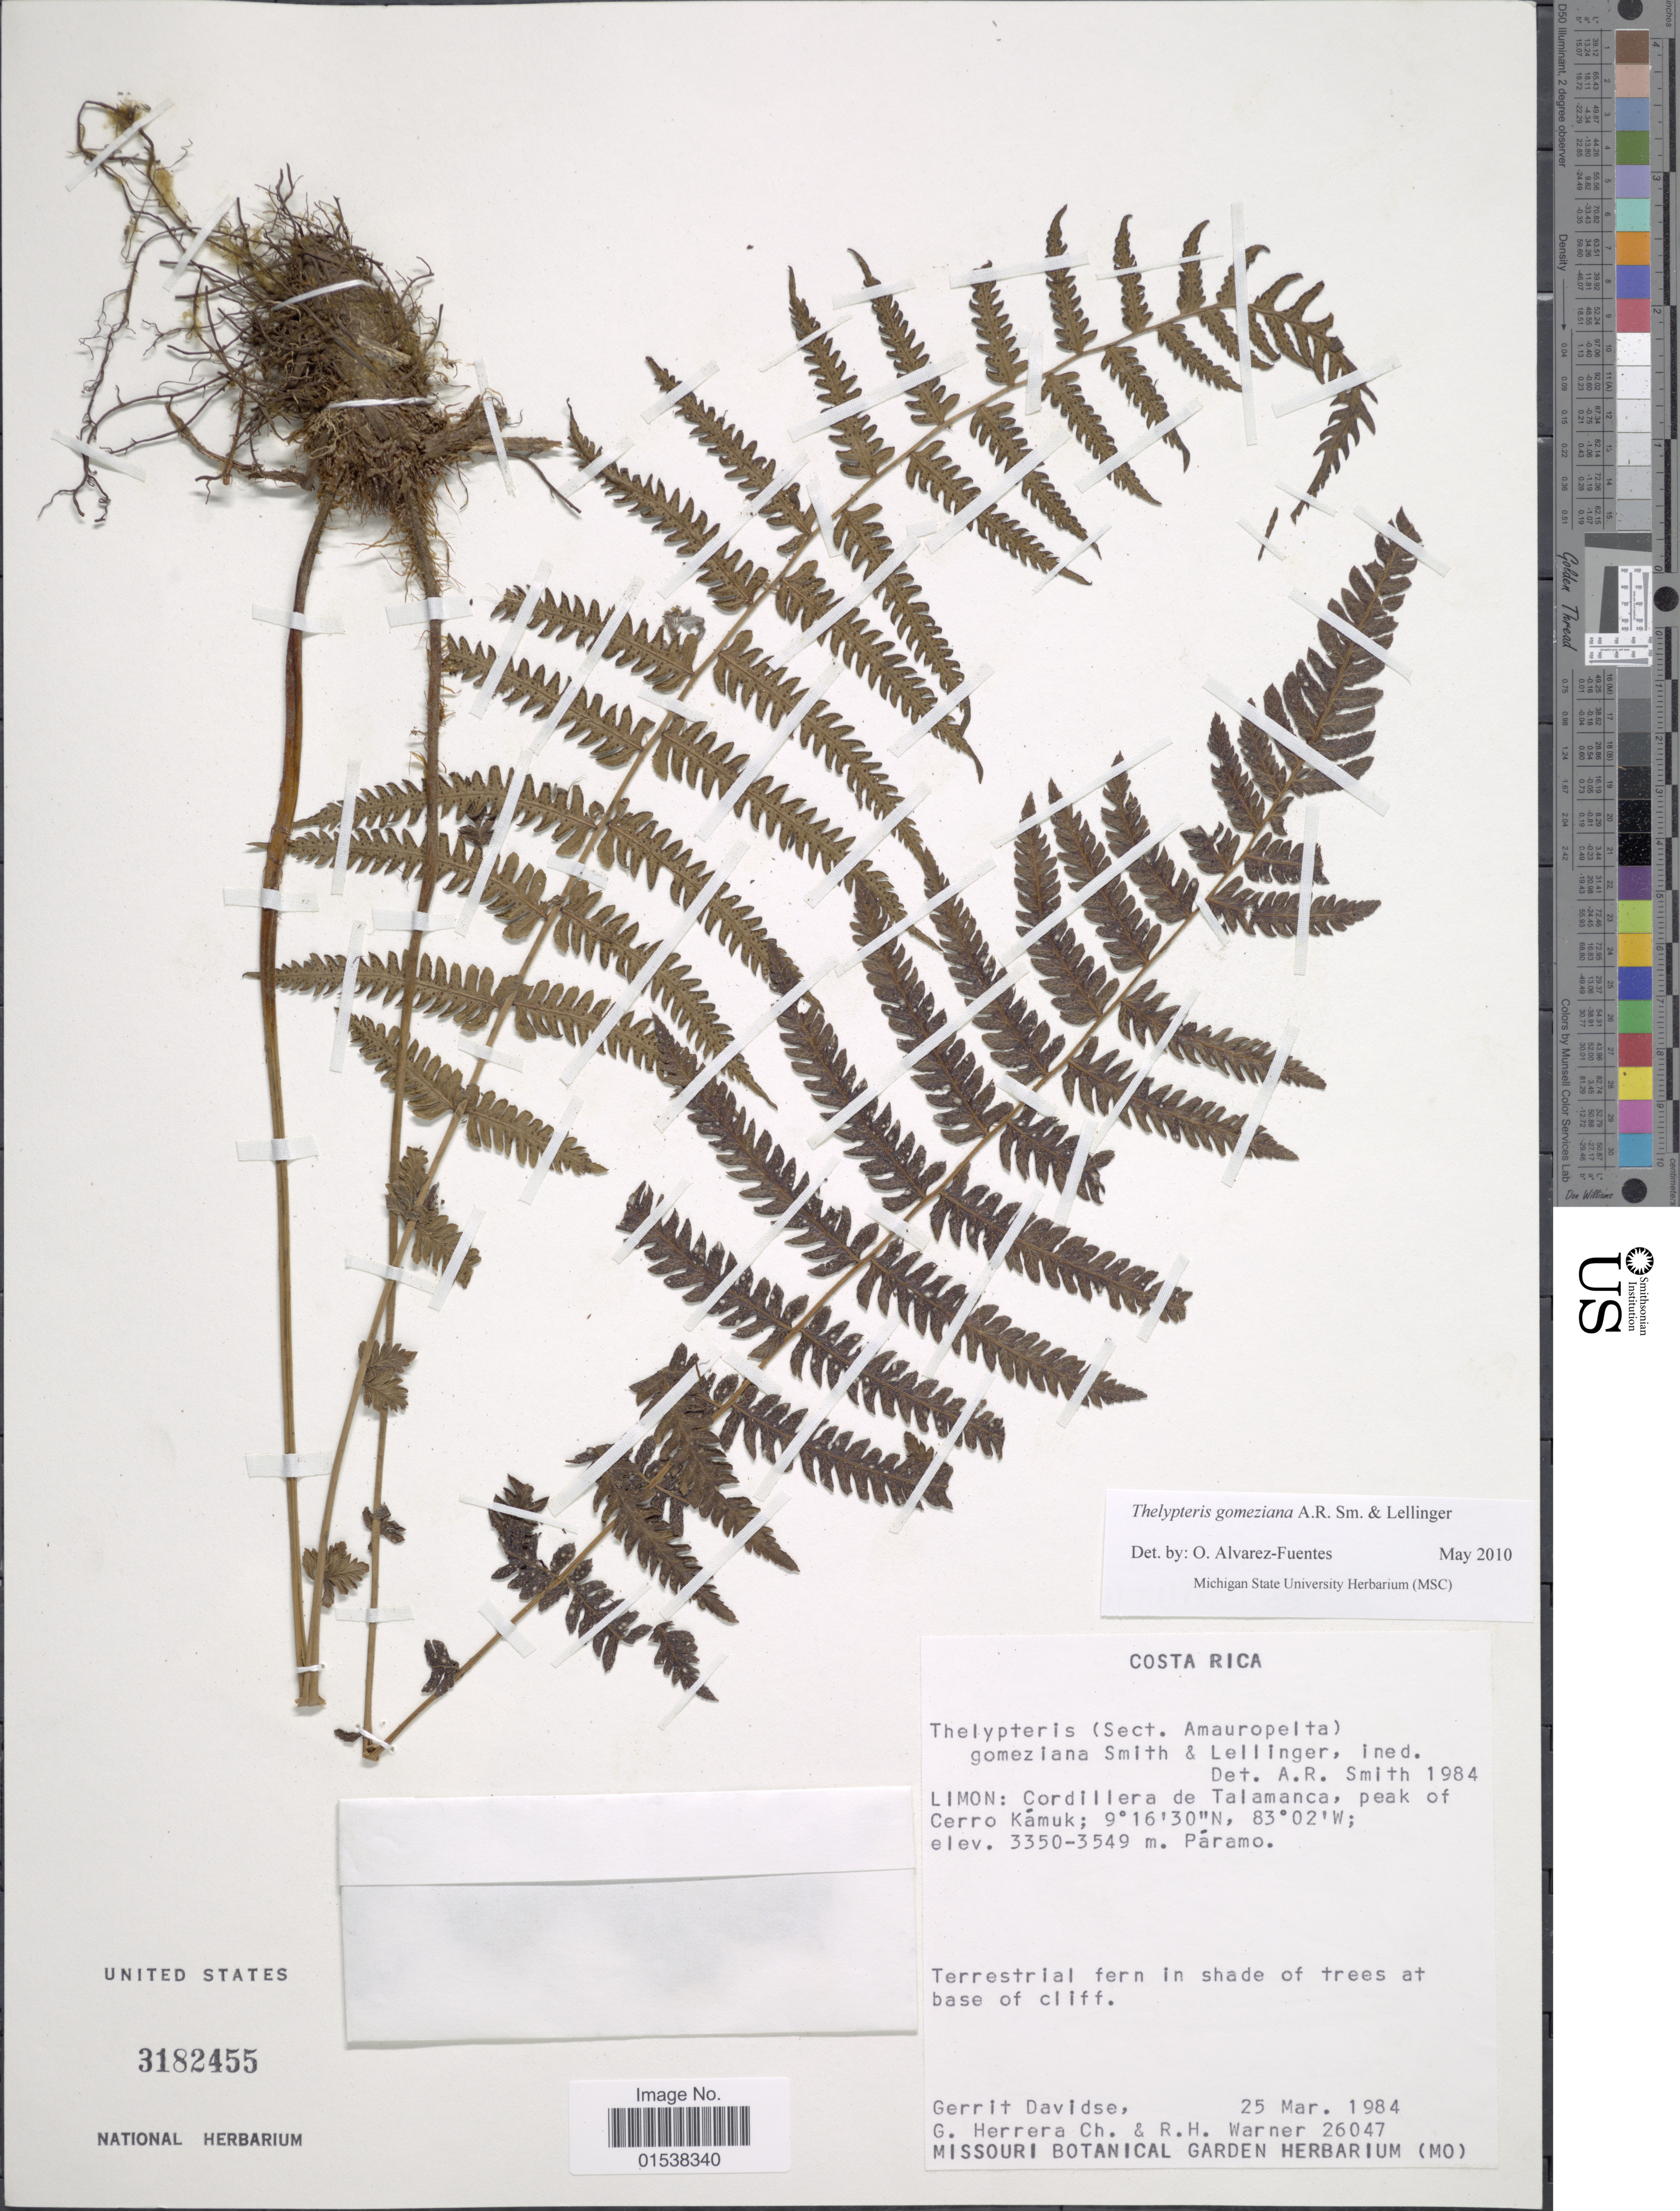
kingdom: Plantae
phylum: Tracheophyta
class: Polypodiopsida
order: Polypodiales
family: Thelypteridaceae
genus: Amauropelta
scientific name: Amauropelta gomeziana (A.R. Sm. & Lellinger) comb. nov., ined. 2015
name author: (A.R. Sm. & Lellinger)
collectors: G. Davidse, G. Herrera Ch. & R. H. Warner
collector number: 26047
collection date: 1984-03-25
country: Costa Rica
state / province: Limón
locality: Limon: Cordillera de Talamanca, peak of Cerro Kamuk, Paramo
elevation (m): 3350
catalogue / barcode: US 3182455